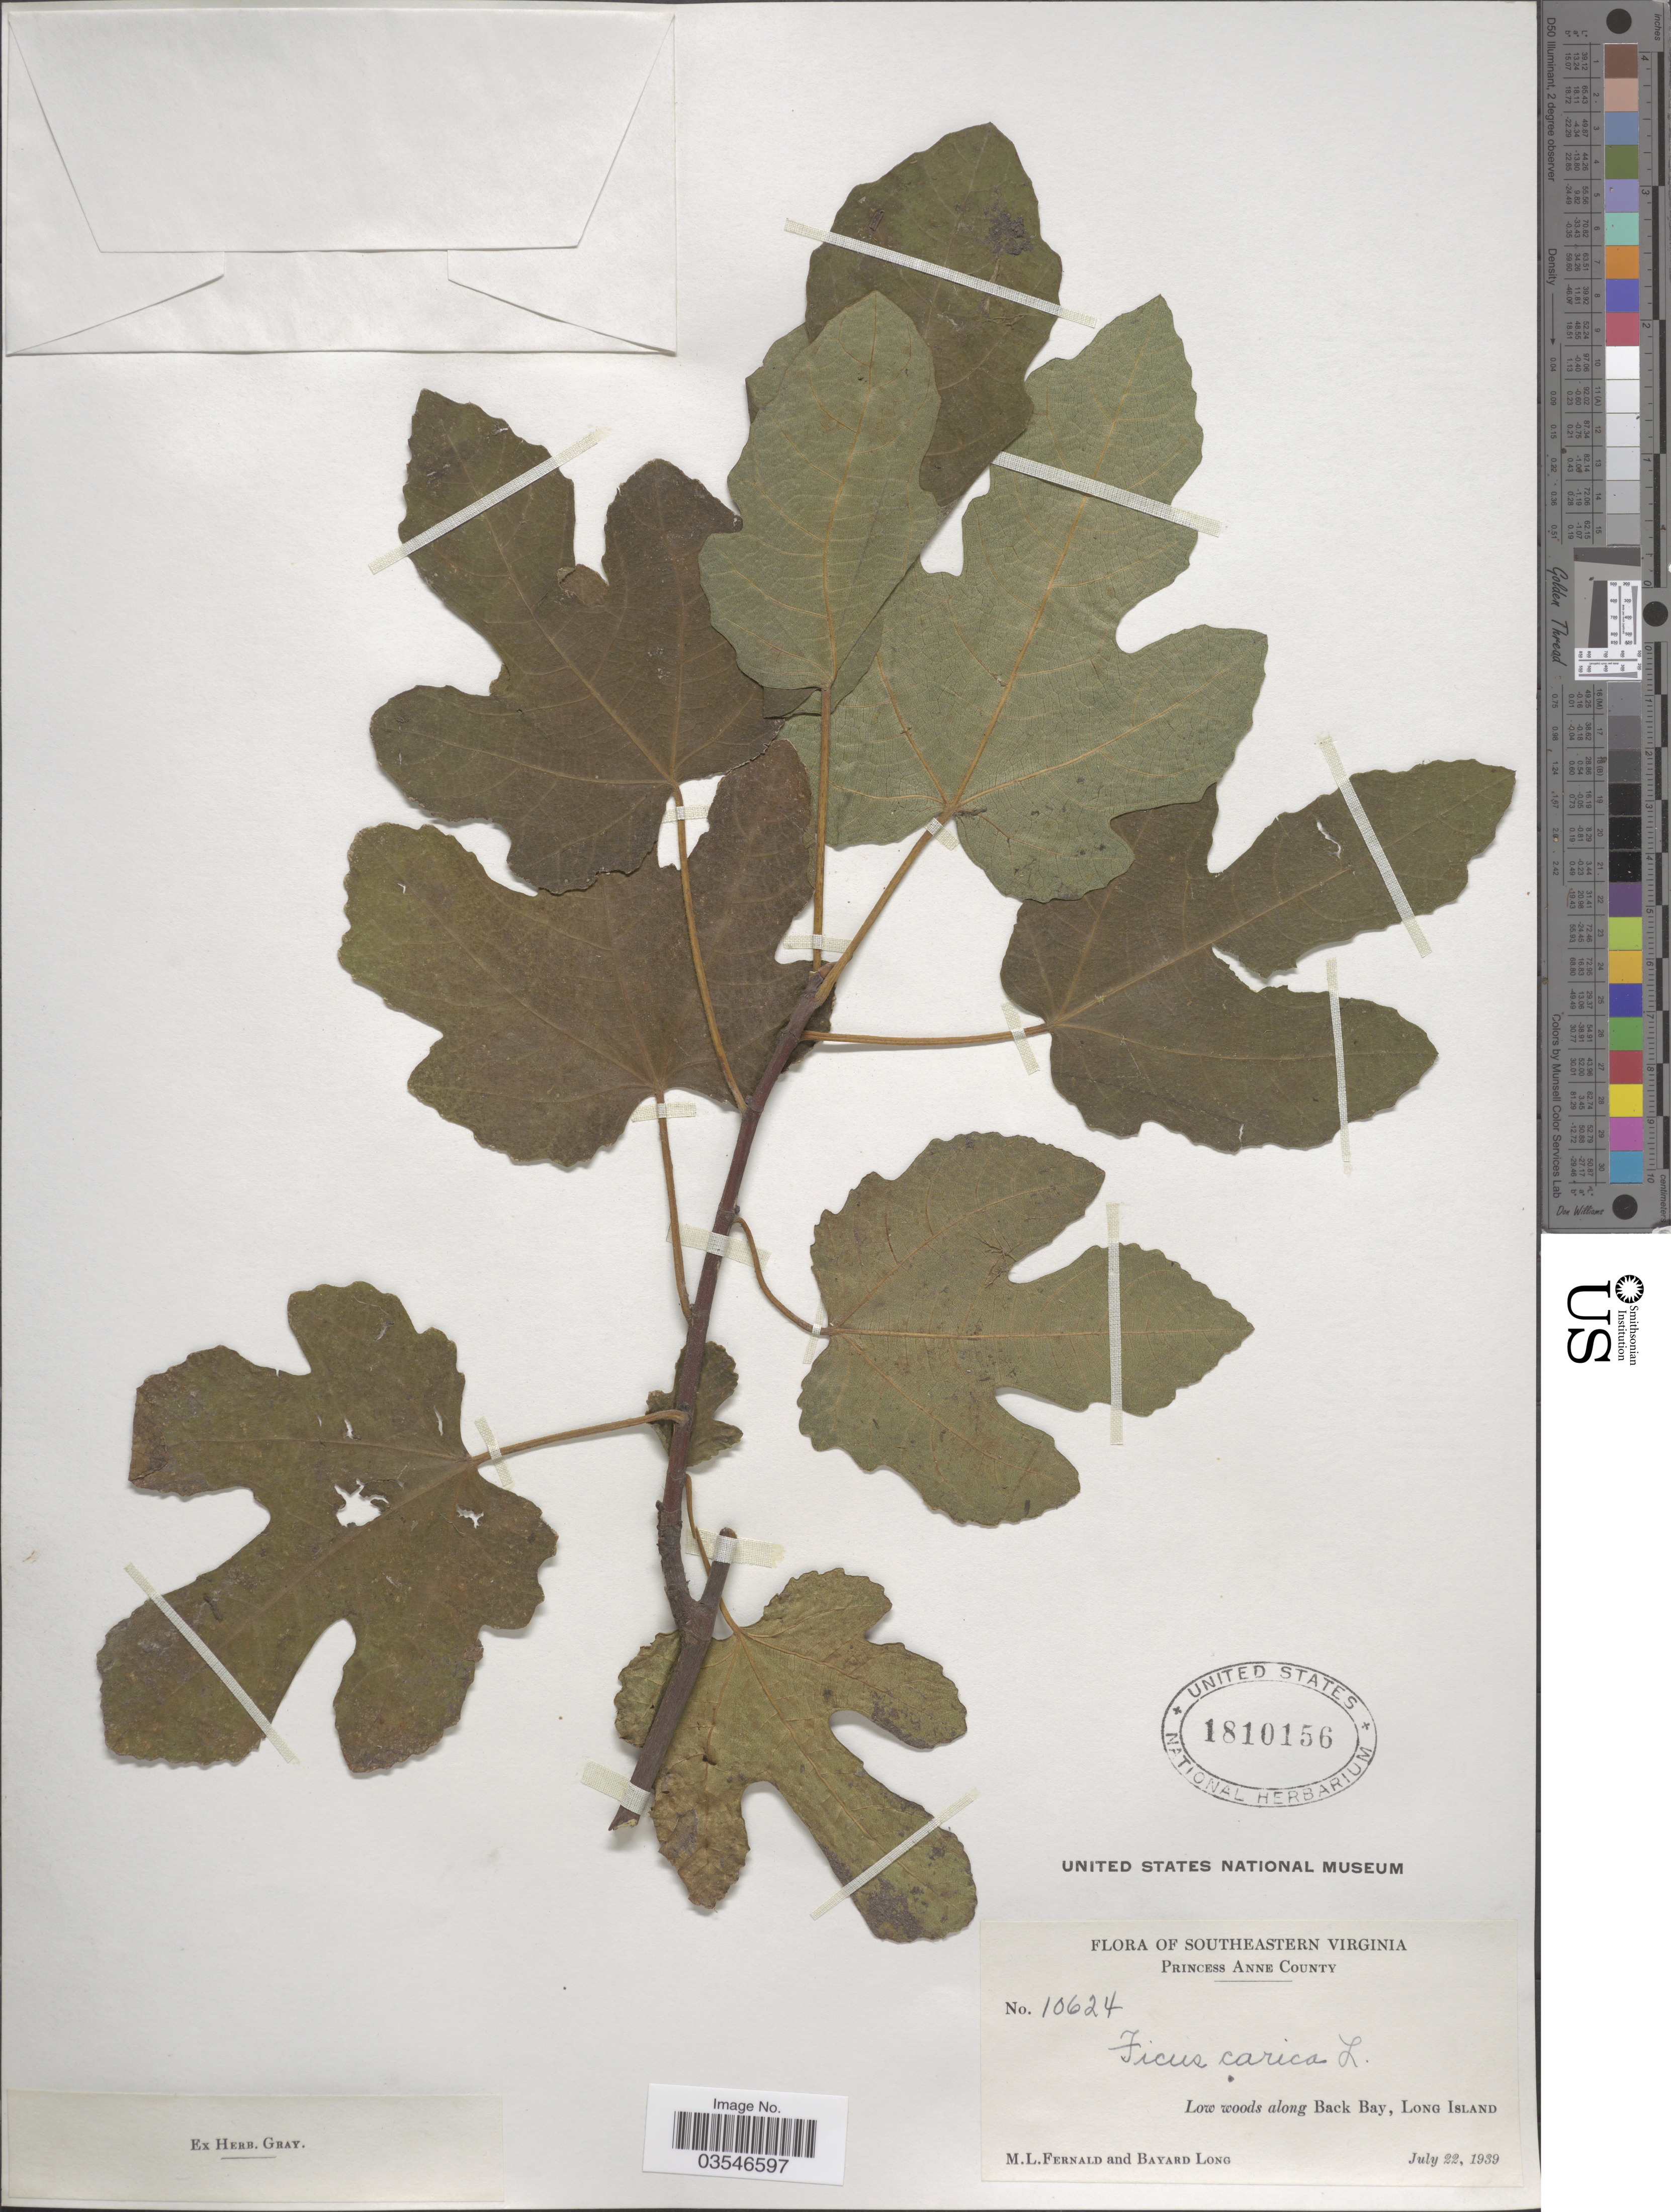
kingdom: Plantae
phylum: Tracheophyta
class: Magnoliopsida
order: Rosales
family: Moraceae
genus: Ficus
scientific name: Ficus carica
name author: L.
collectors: M. L. Fernald & B. Long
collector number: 10624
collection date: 1939-07-22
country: United States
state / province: Virginia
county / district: City of Virginia Beach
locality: Southeastern Virginia, Princess Anne (=historic county name) County. Low woods along Back Bay, Long Island.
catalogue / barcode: US 1810156